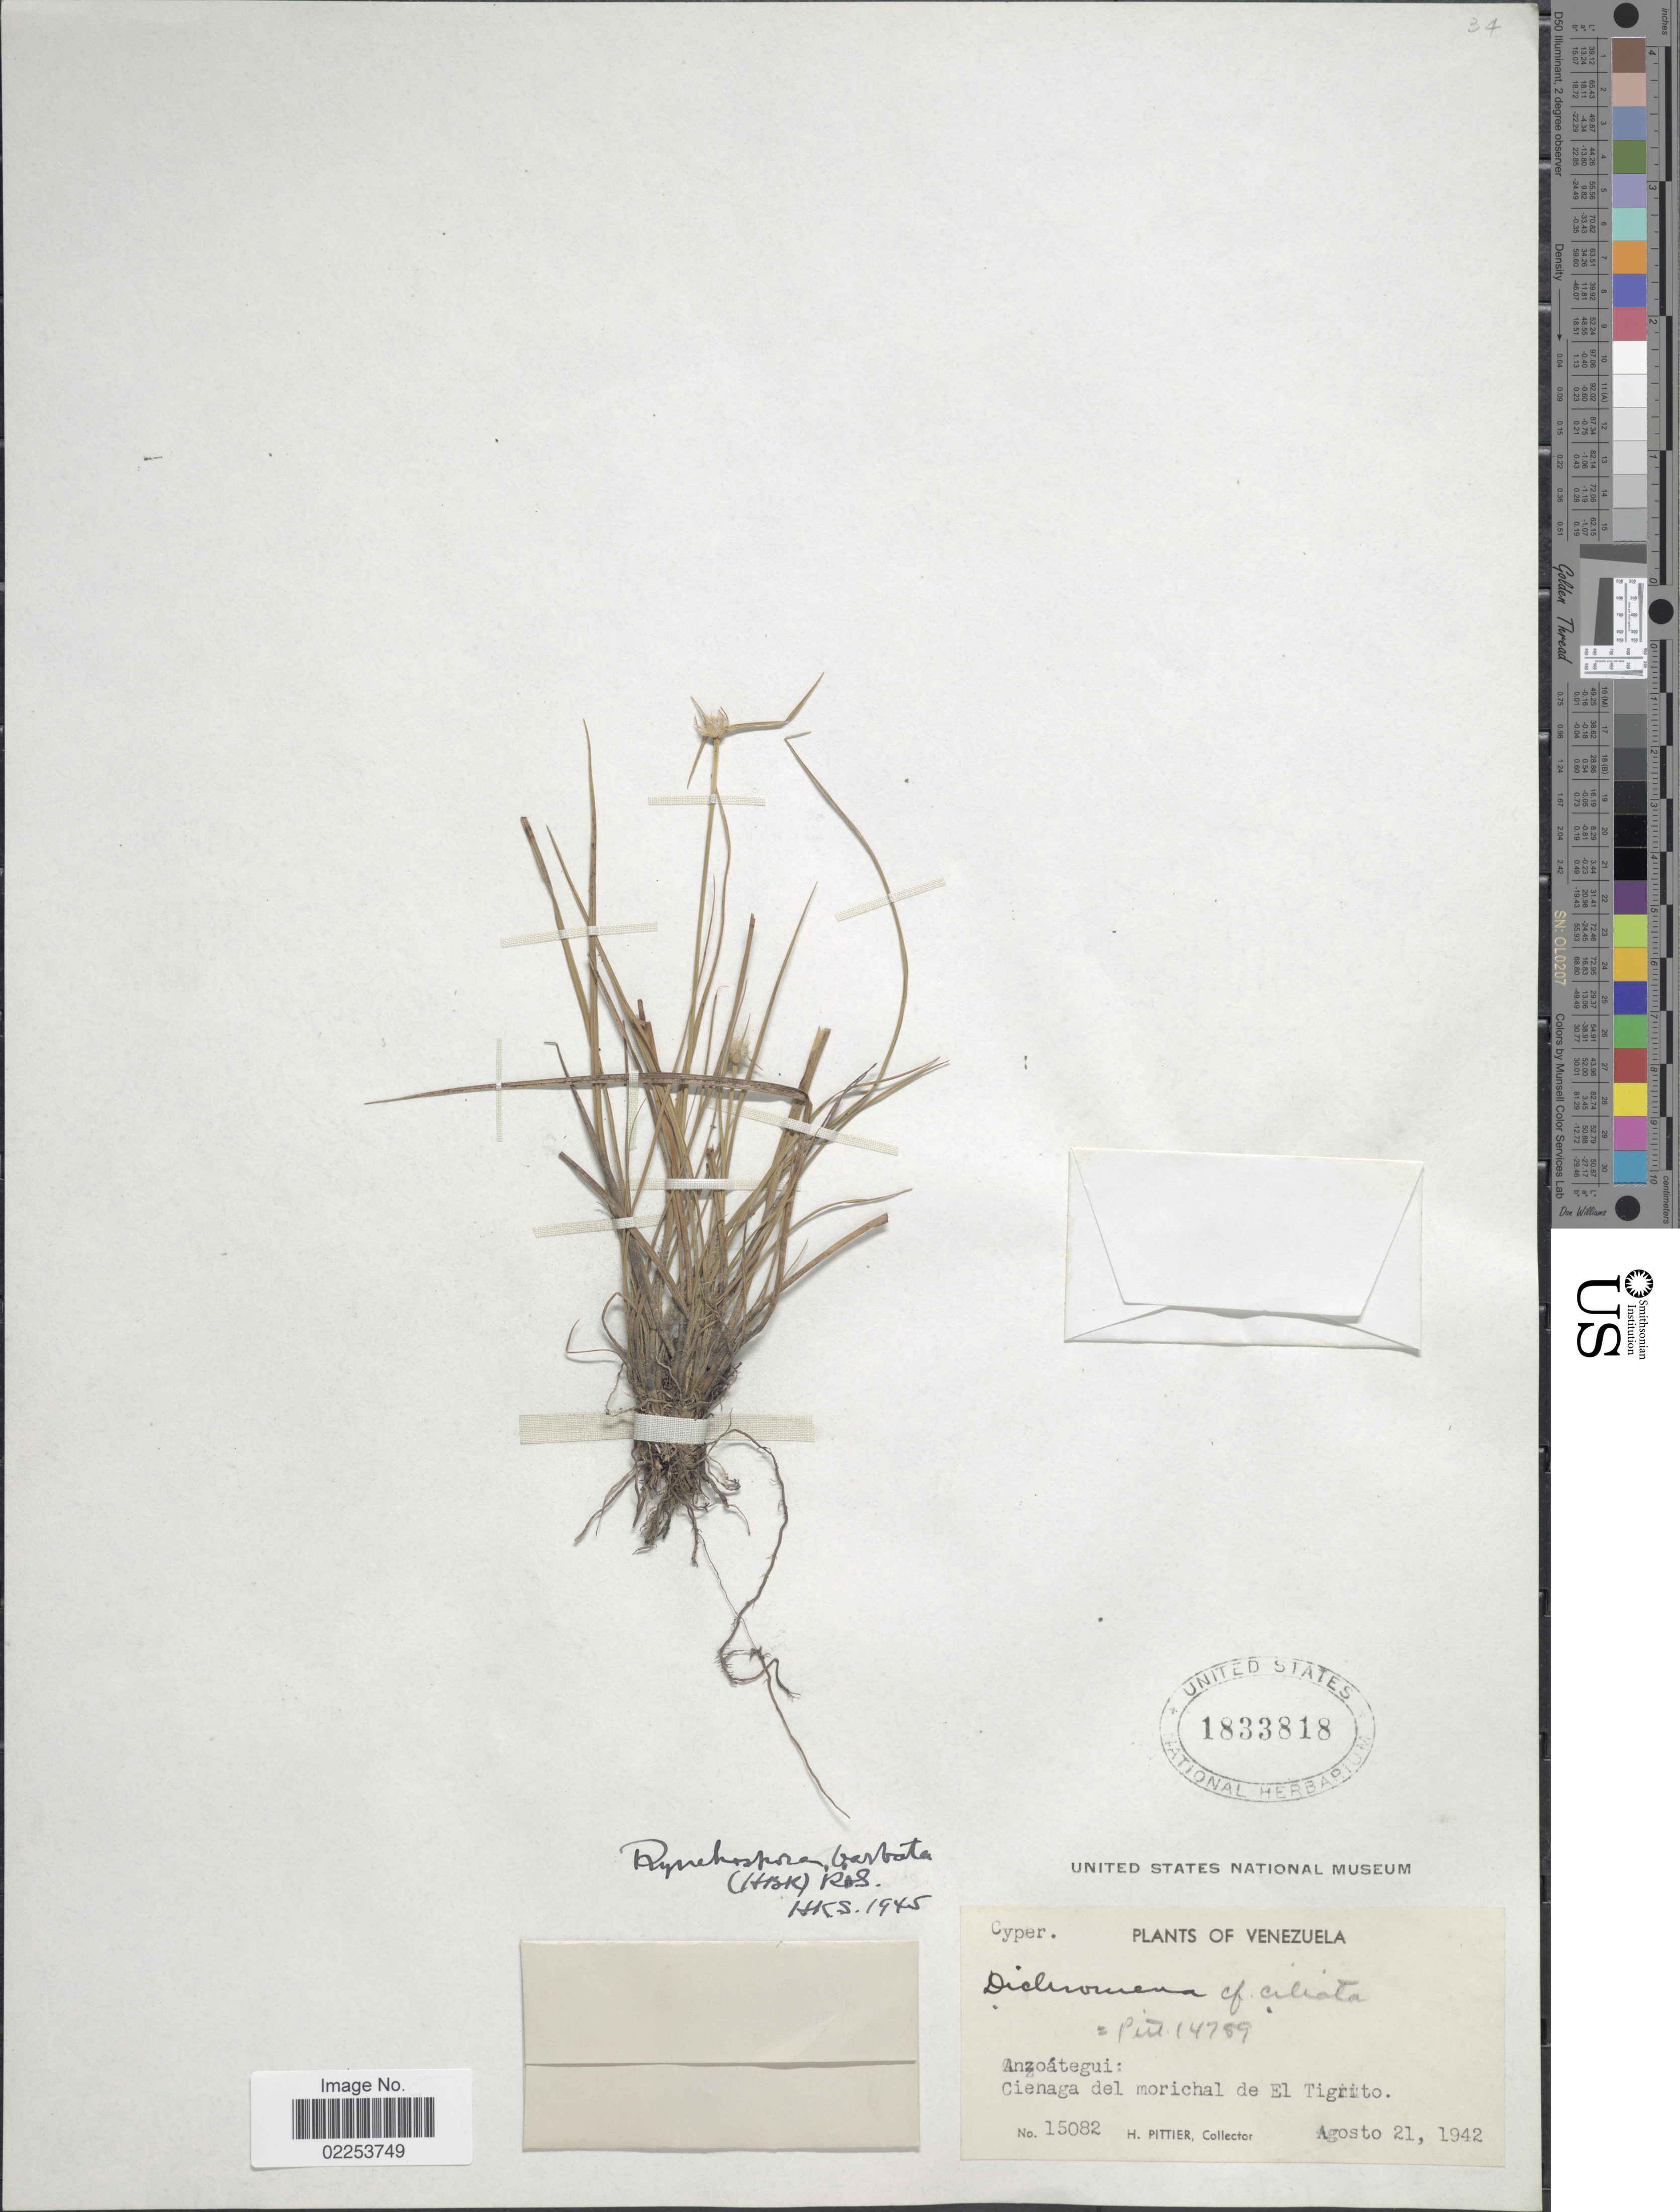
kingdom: Plantae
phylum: Tracheophyta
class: Liliopsida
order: Poales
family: Cyperaceae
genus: Rhynchospora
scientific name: Rhynchospora barbata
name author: (Vahl) Kunth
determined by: Alves, K.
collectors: H. F. Pittier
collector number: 15082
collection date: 1942-08-21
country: Venezuela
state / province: Anzoategui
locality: Cienaga del Morichal de El Tigrito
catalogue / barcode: US 1833818